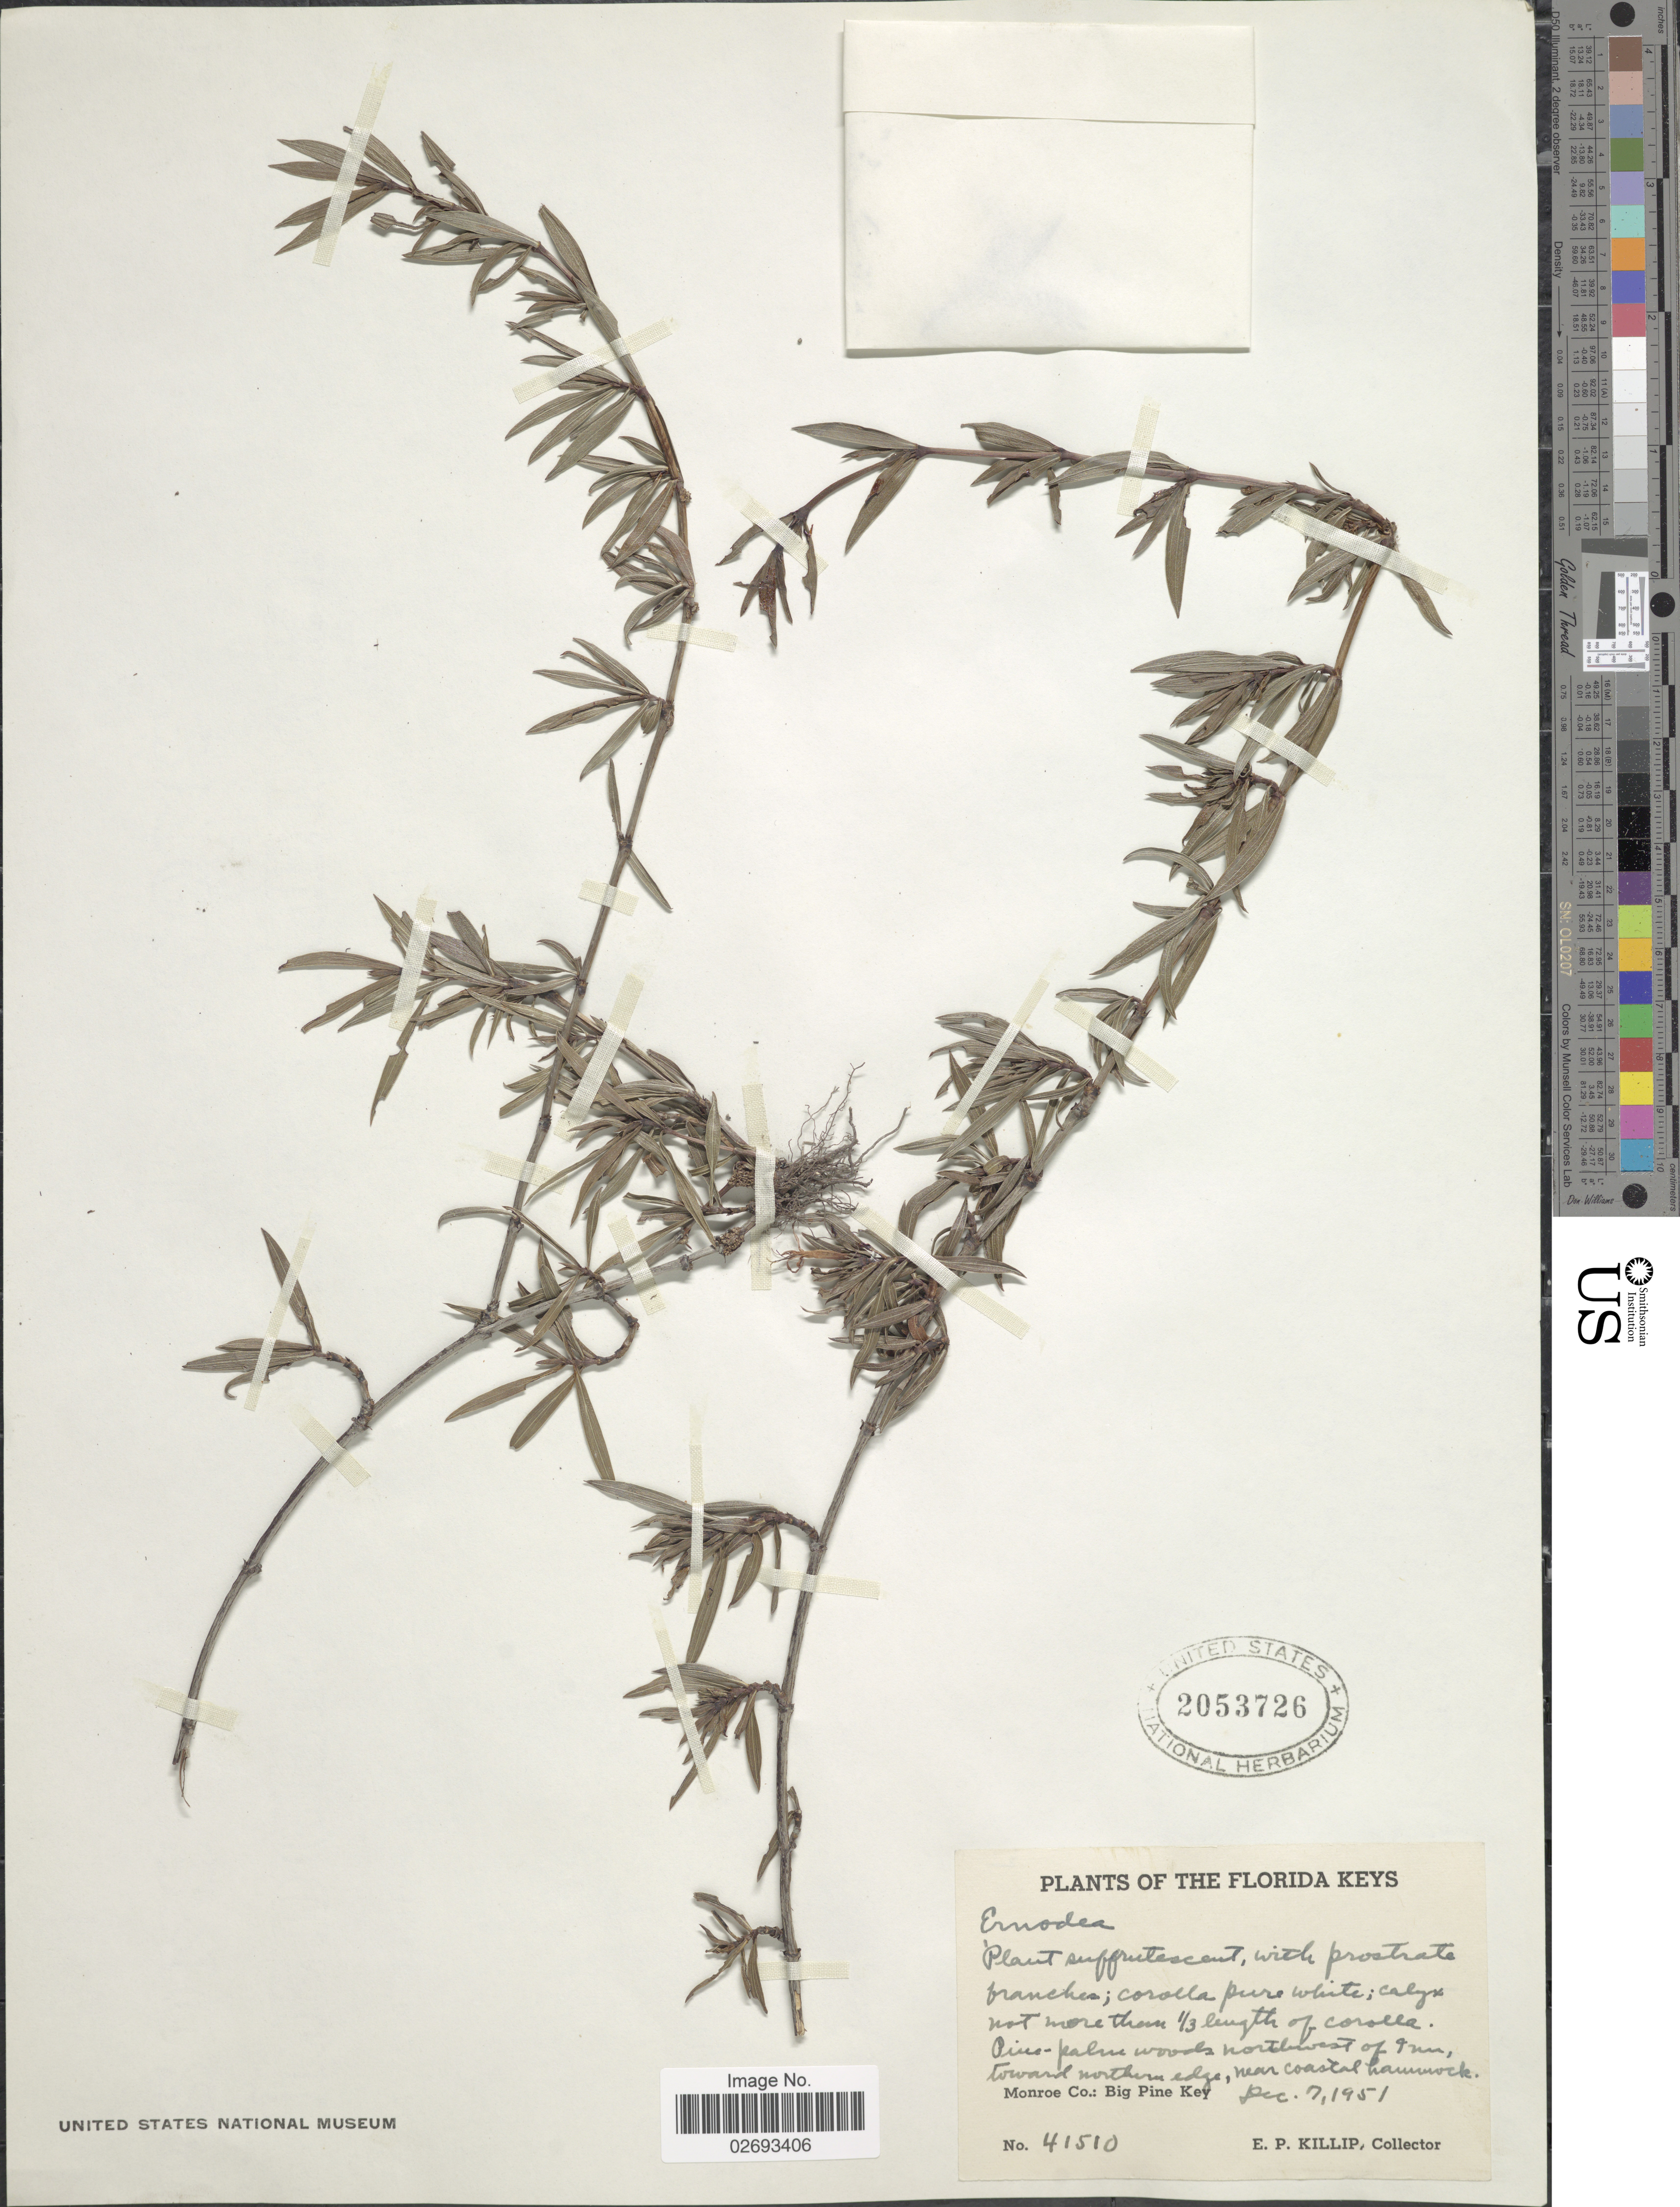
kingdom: Plantae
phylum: Tracheophyta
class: Magnoliopsida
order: Gentianales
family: Rubiaceae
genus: Ernodea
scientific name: Ernodea littoralis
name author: Sw.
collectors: E. P. Killip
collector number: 41510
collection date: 1951-02-07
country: United States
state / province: Florida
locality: Florida Keys. Northwest of Inn, toward northern edge, near coastal hammocks. Monroe Co.: Big Pine Key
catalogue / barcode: US 2053726